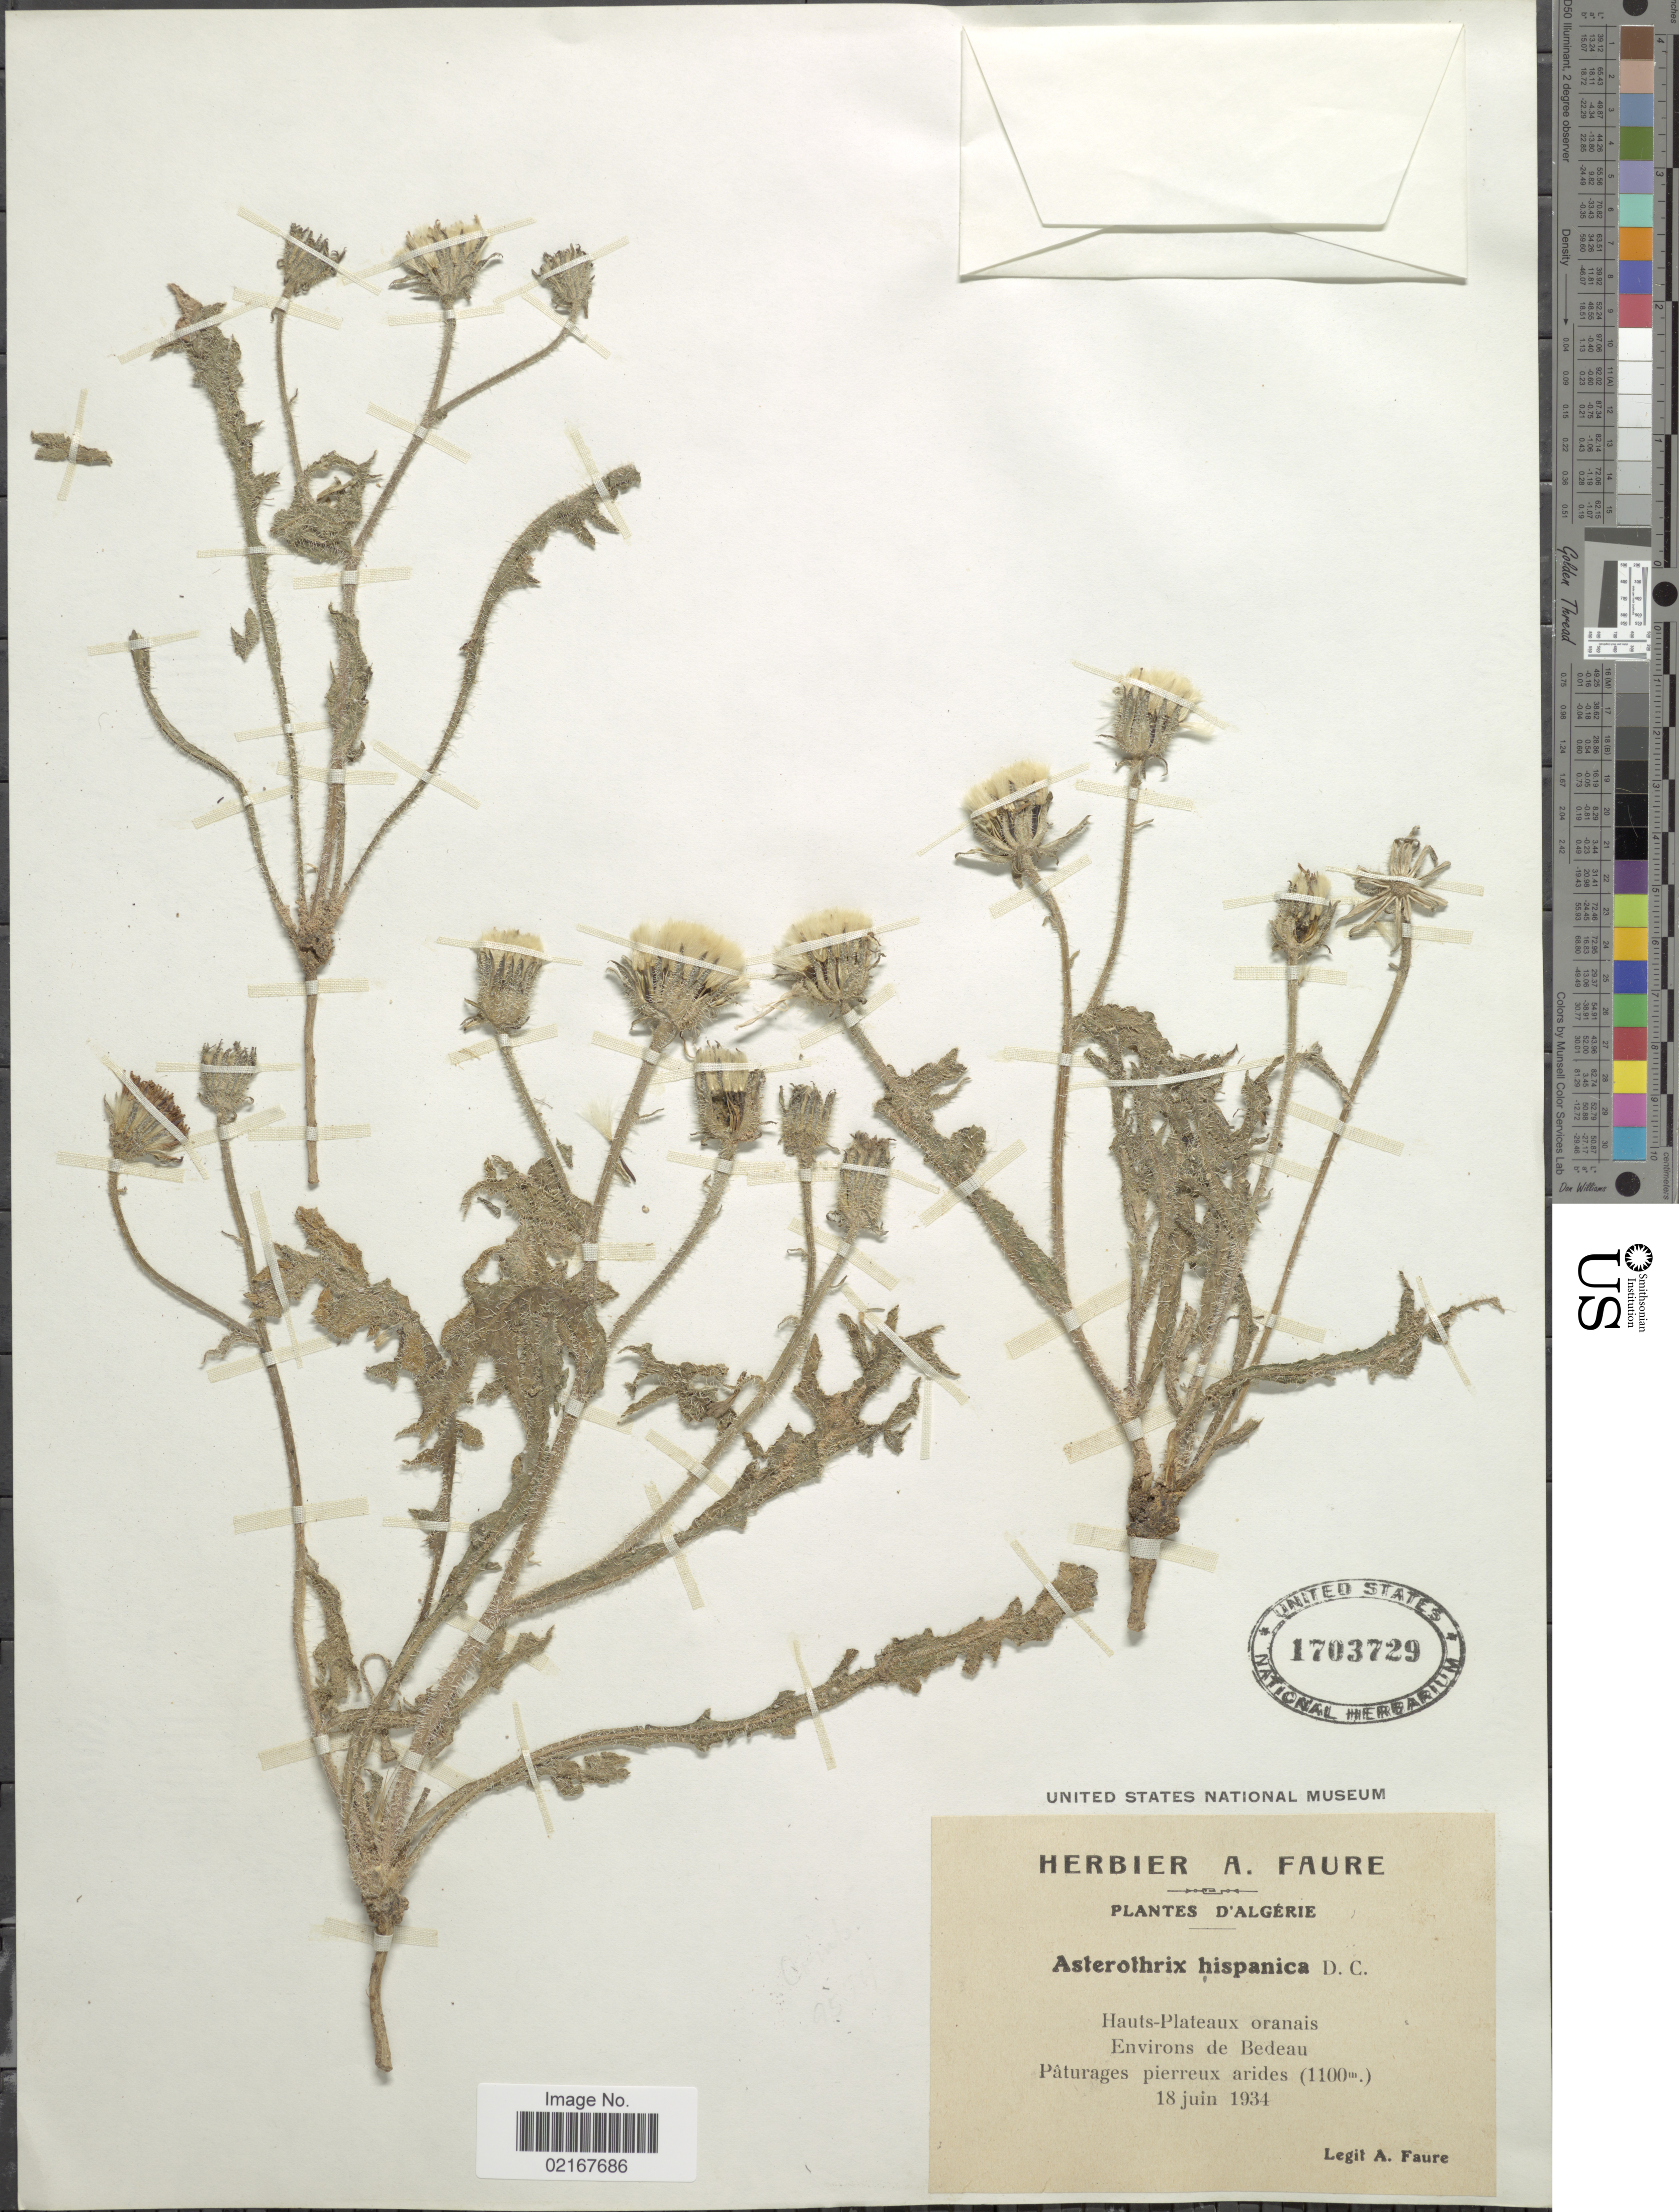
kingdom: Plantae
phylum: Tracheophyta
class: Magnoliopsida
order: Asterales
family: Asteraceae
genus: Leontodon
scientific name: Leontodon hispanicus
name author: (Willd.) Poir.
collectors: A. Faure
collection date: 1934-06-18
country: Algeria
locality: Hauts-Plateaux oranais, environs de Bedeau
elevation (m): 1100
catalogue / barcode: US 1703729